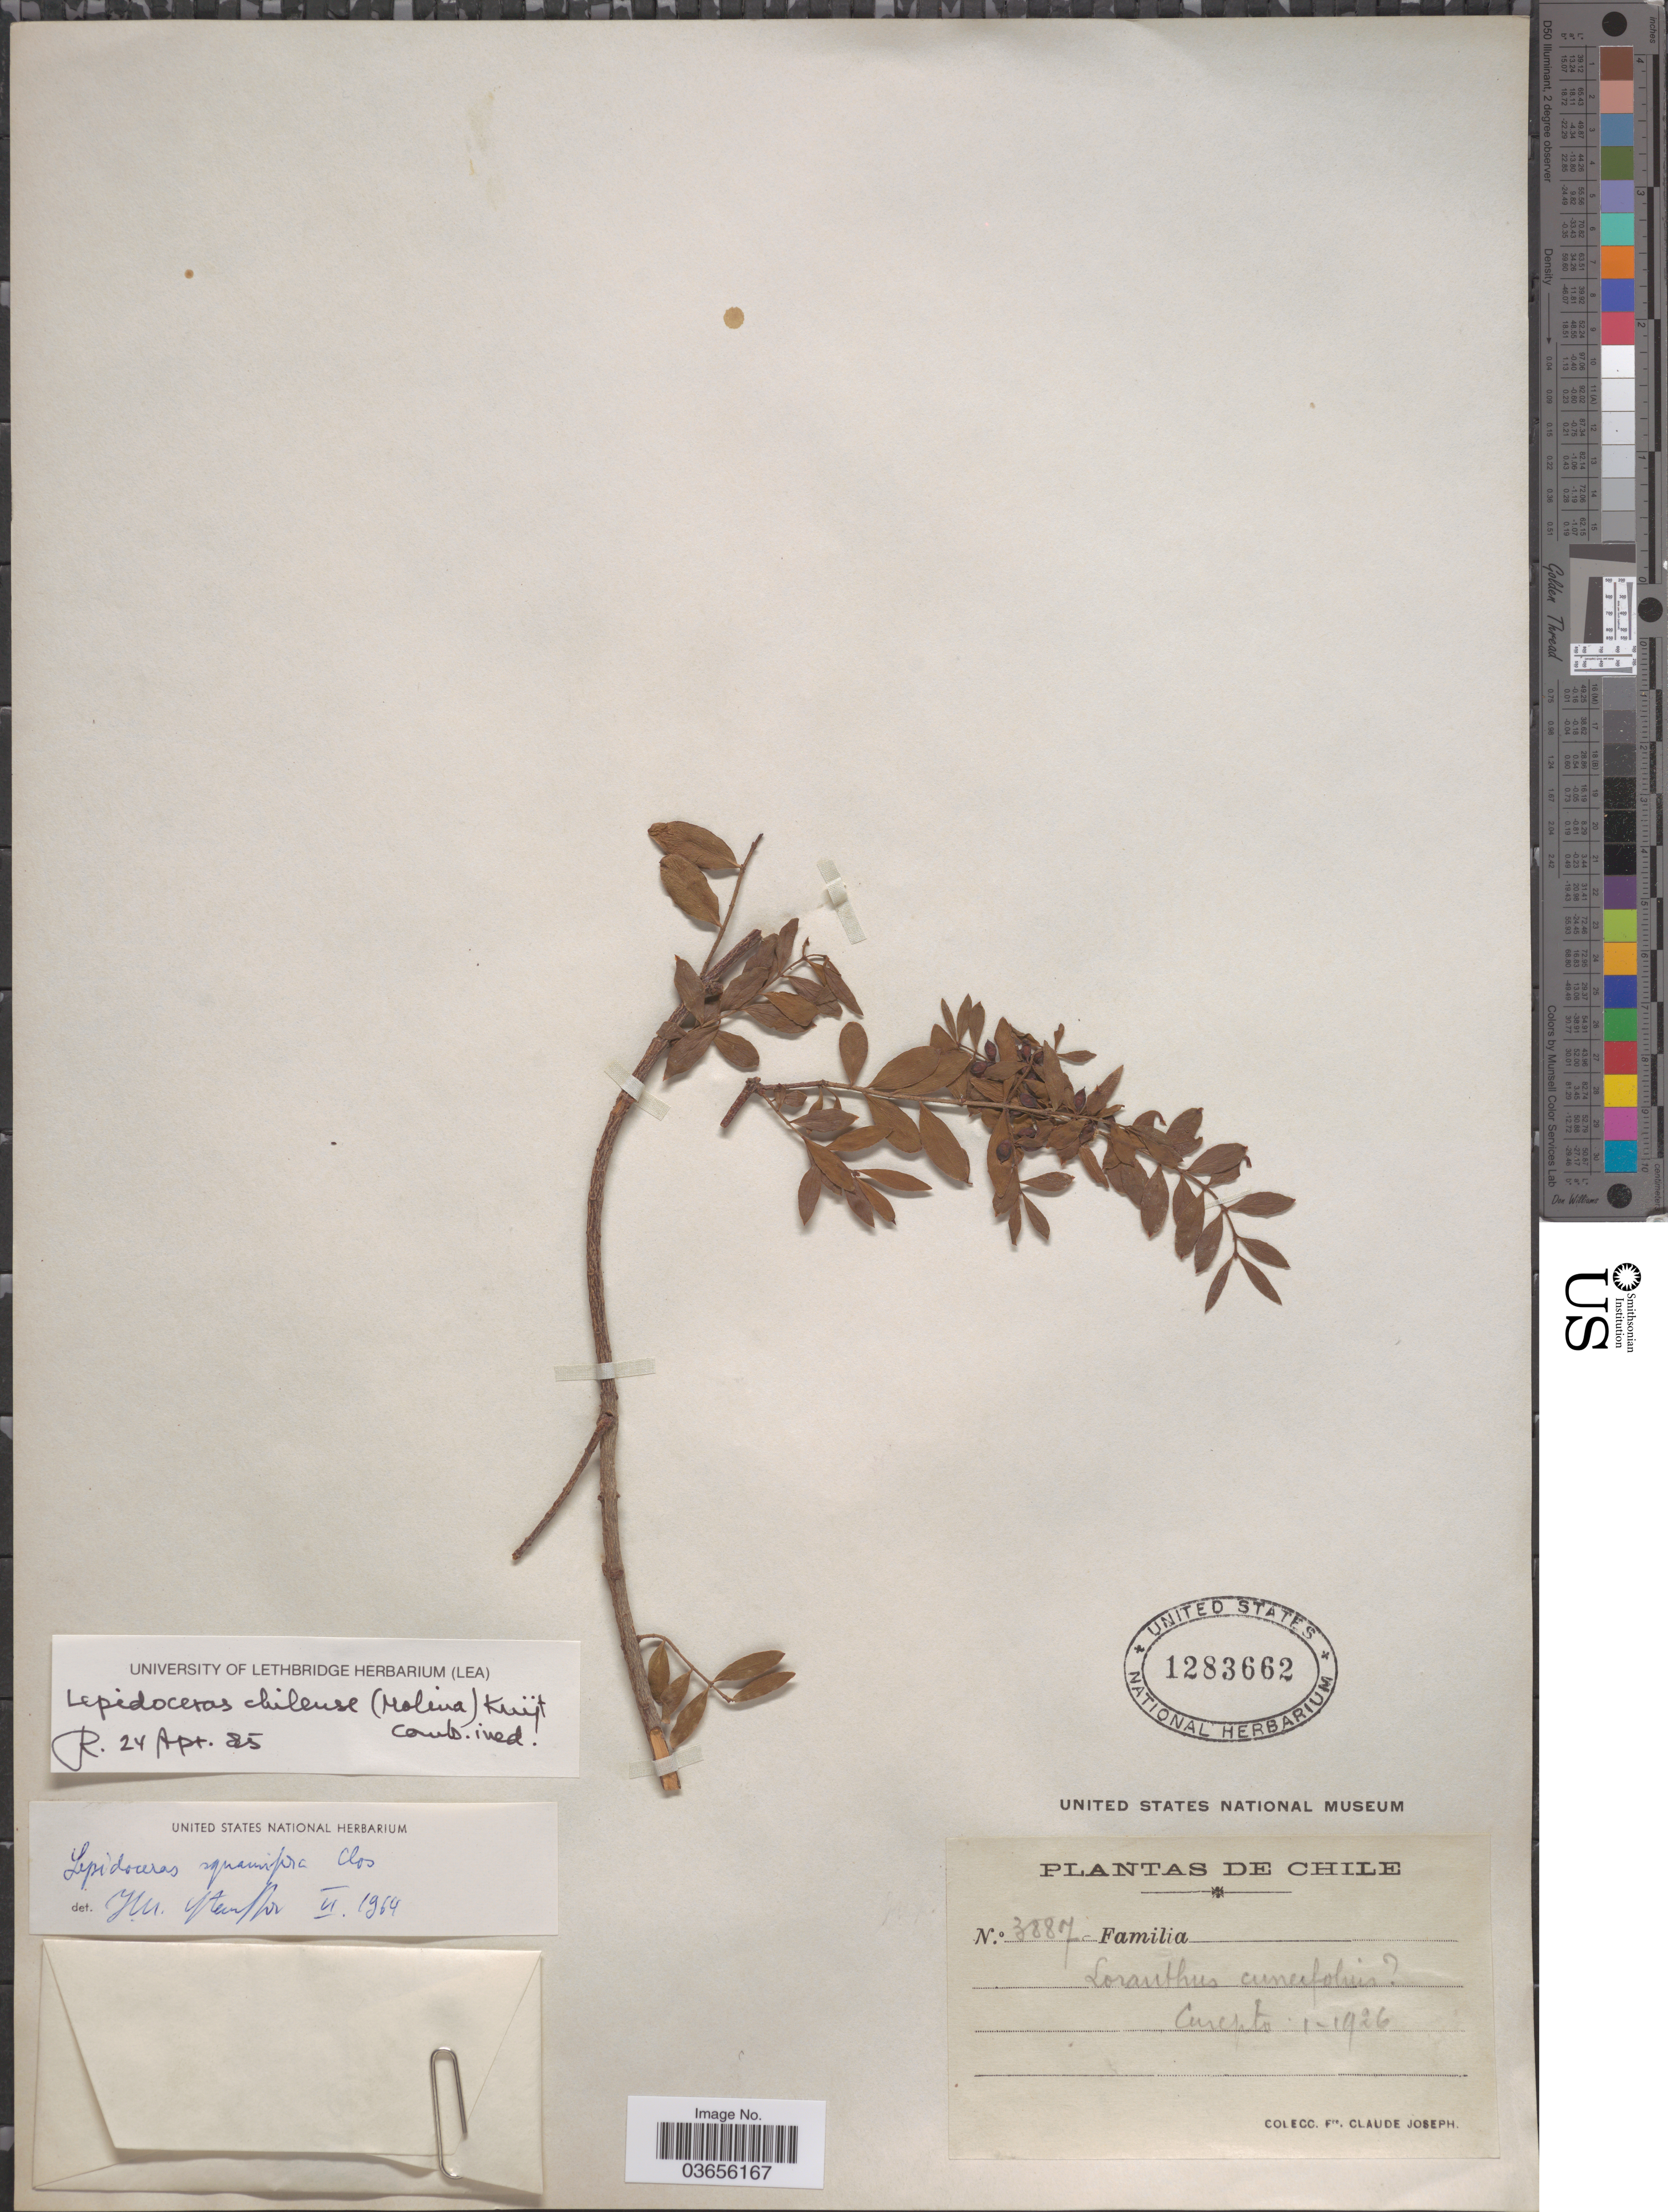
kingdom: Plantae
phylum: Tracheophyta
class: Magnoliopsida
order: Santalales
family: Santalaceae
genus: Lepidoceras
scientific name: Lepidoceras chilense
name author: (Molina) Kuijt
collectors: Bro. Claude-Joseph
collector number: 3887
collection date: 1926-01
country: Chile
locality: Curepto.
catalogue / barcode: US 1283662